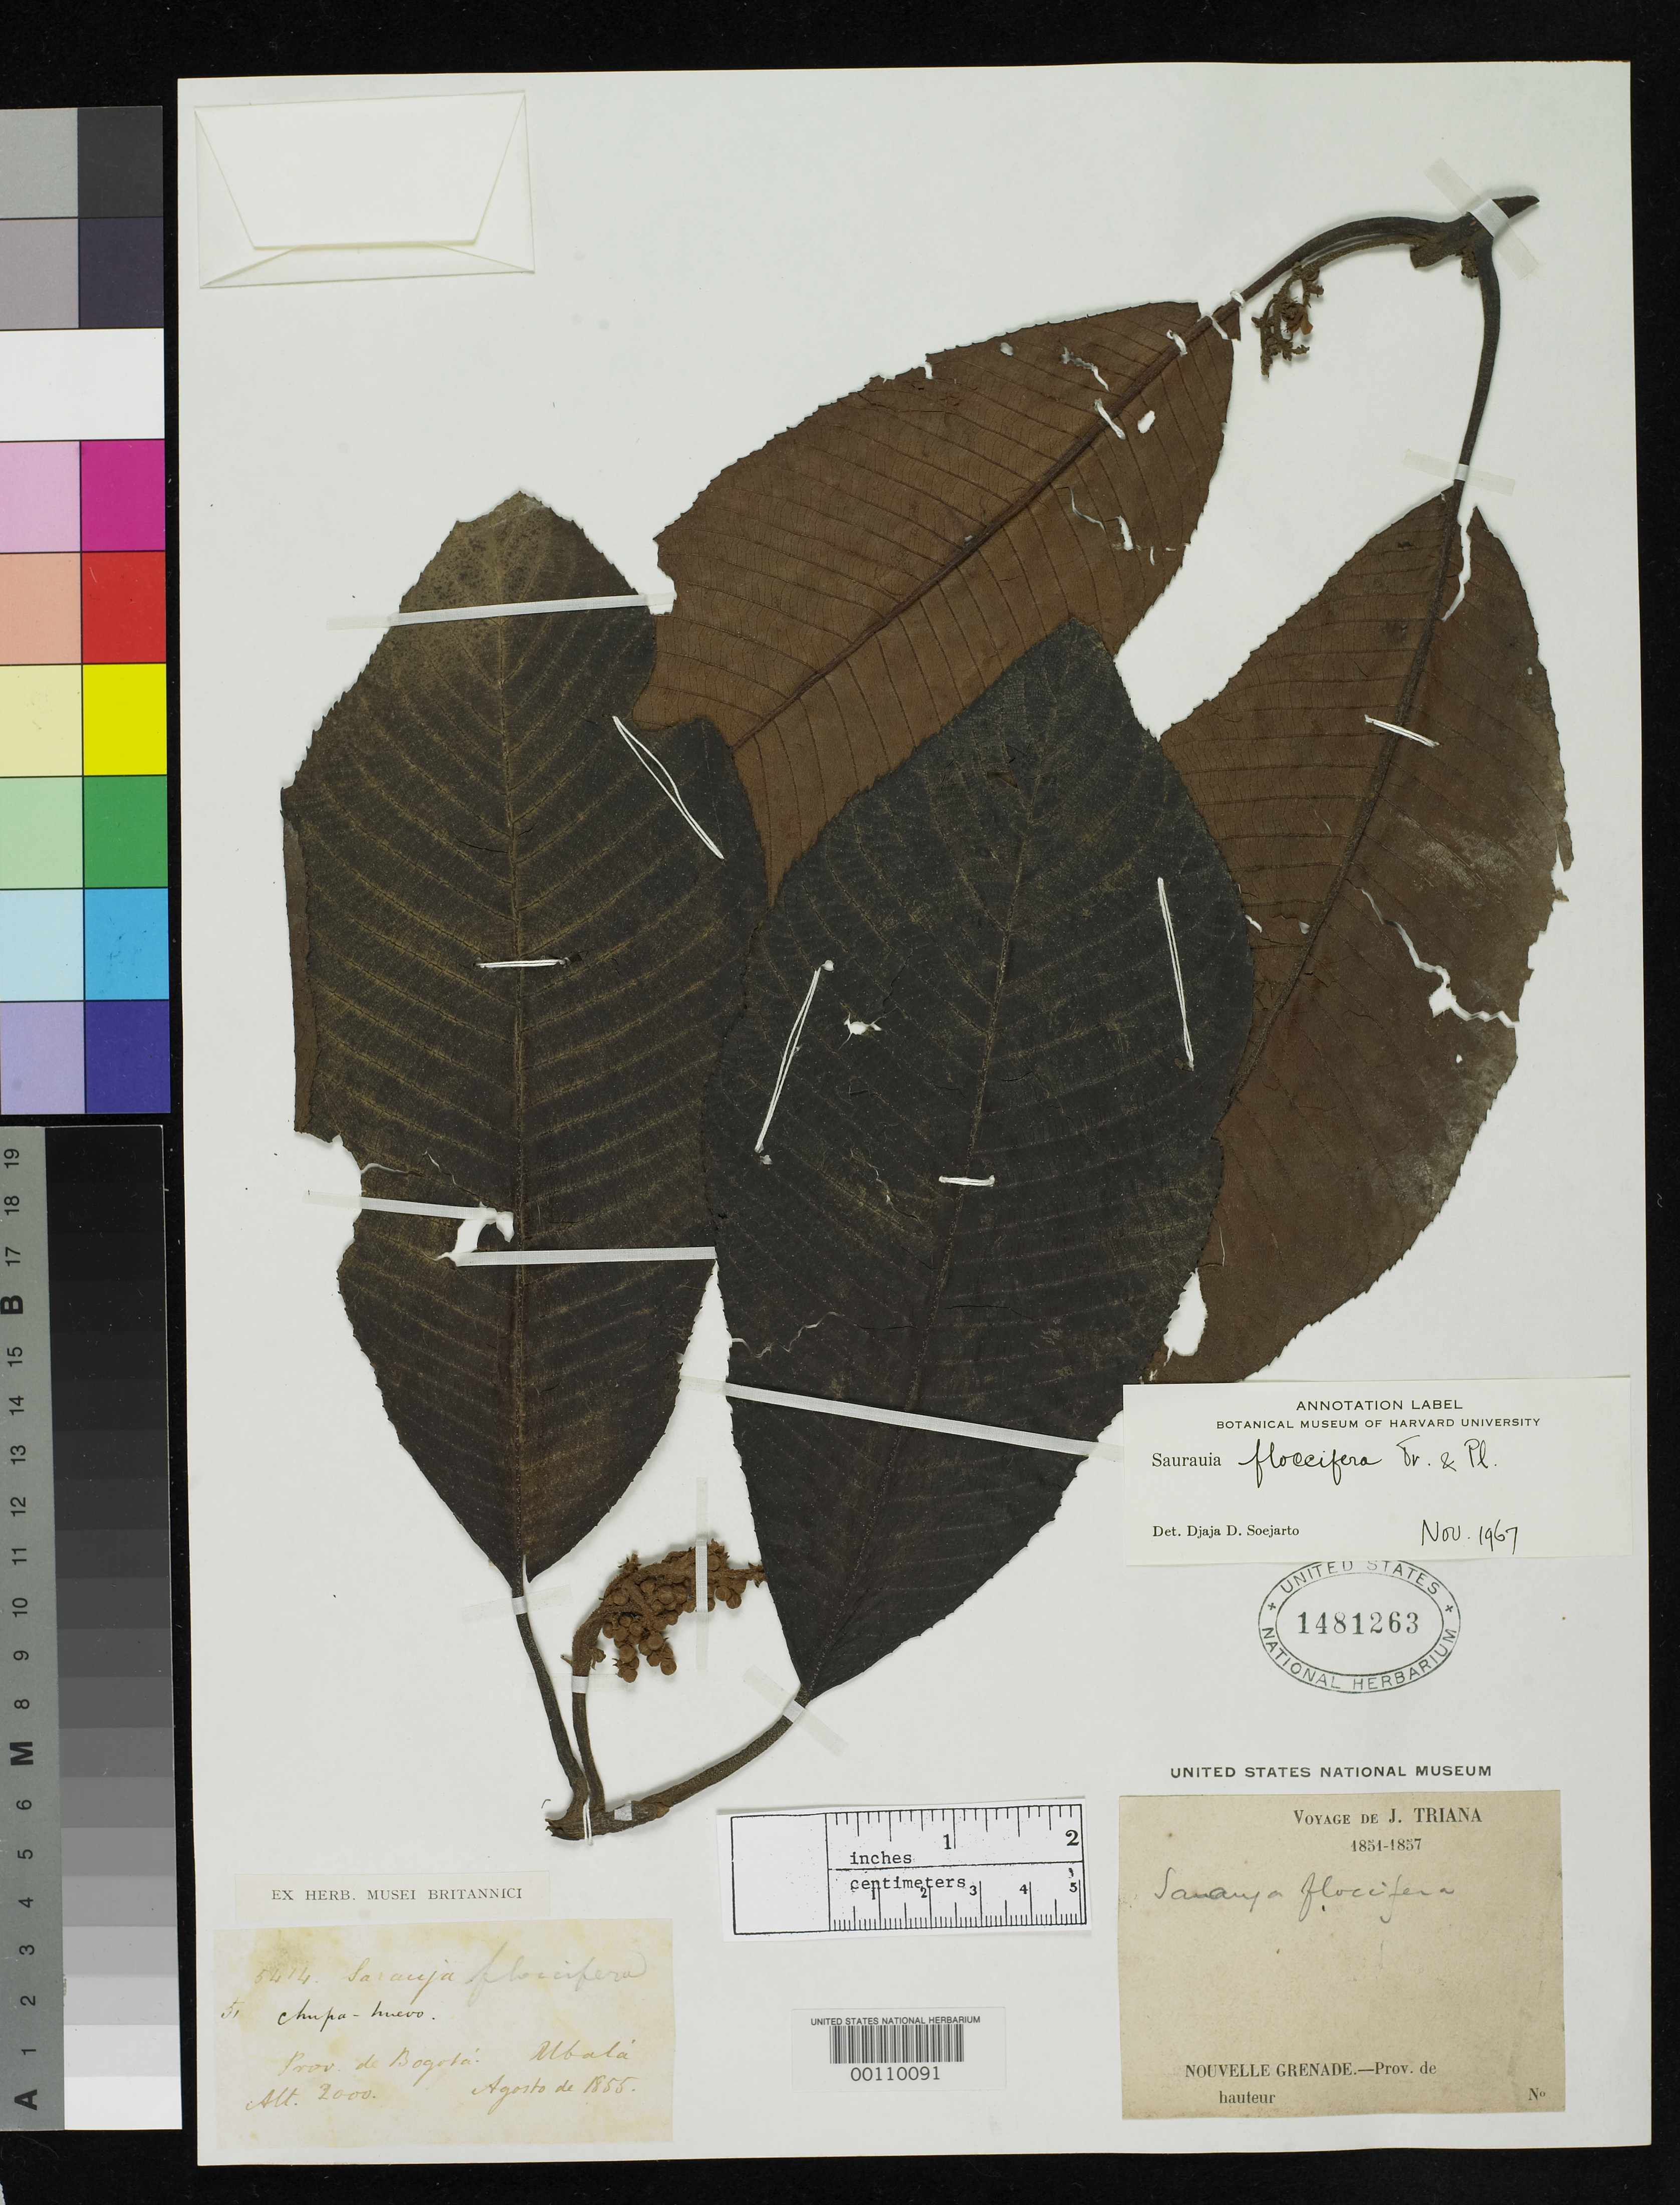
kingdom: Plantae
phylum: Tracheophyta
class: Magnoliopsida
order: Ericales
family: Actinidiaceae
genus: Saurauia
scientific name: Saurauia floccifera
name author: Triana & Planch.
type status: Type Collection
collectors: J. J. Triana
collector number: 5414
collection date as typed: Aug 1855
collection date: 1855-08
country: Colombia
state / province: Cundinamarca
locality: Bogota.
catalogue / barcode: US 1481263